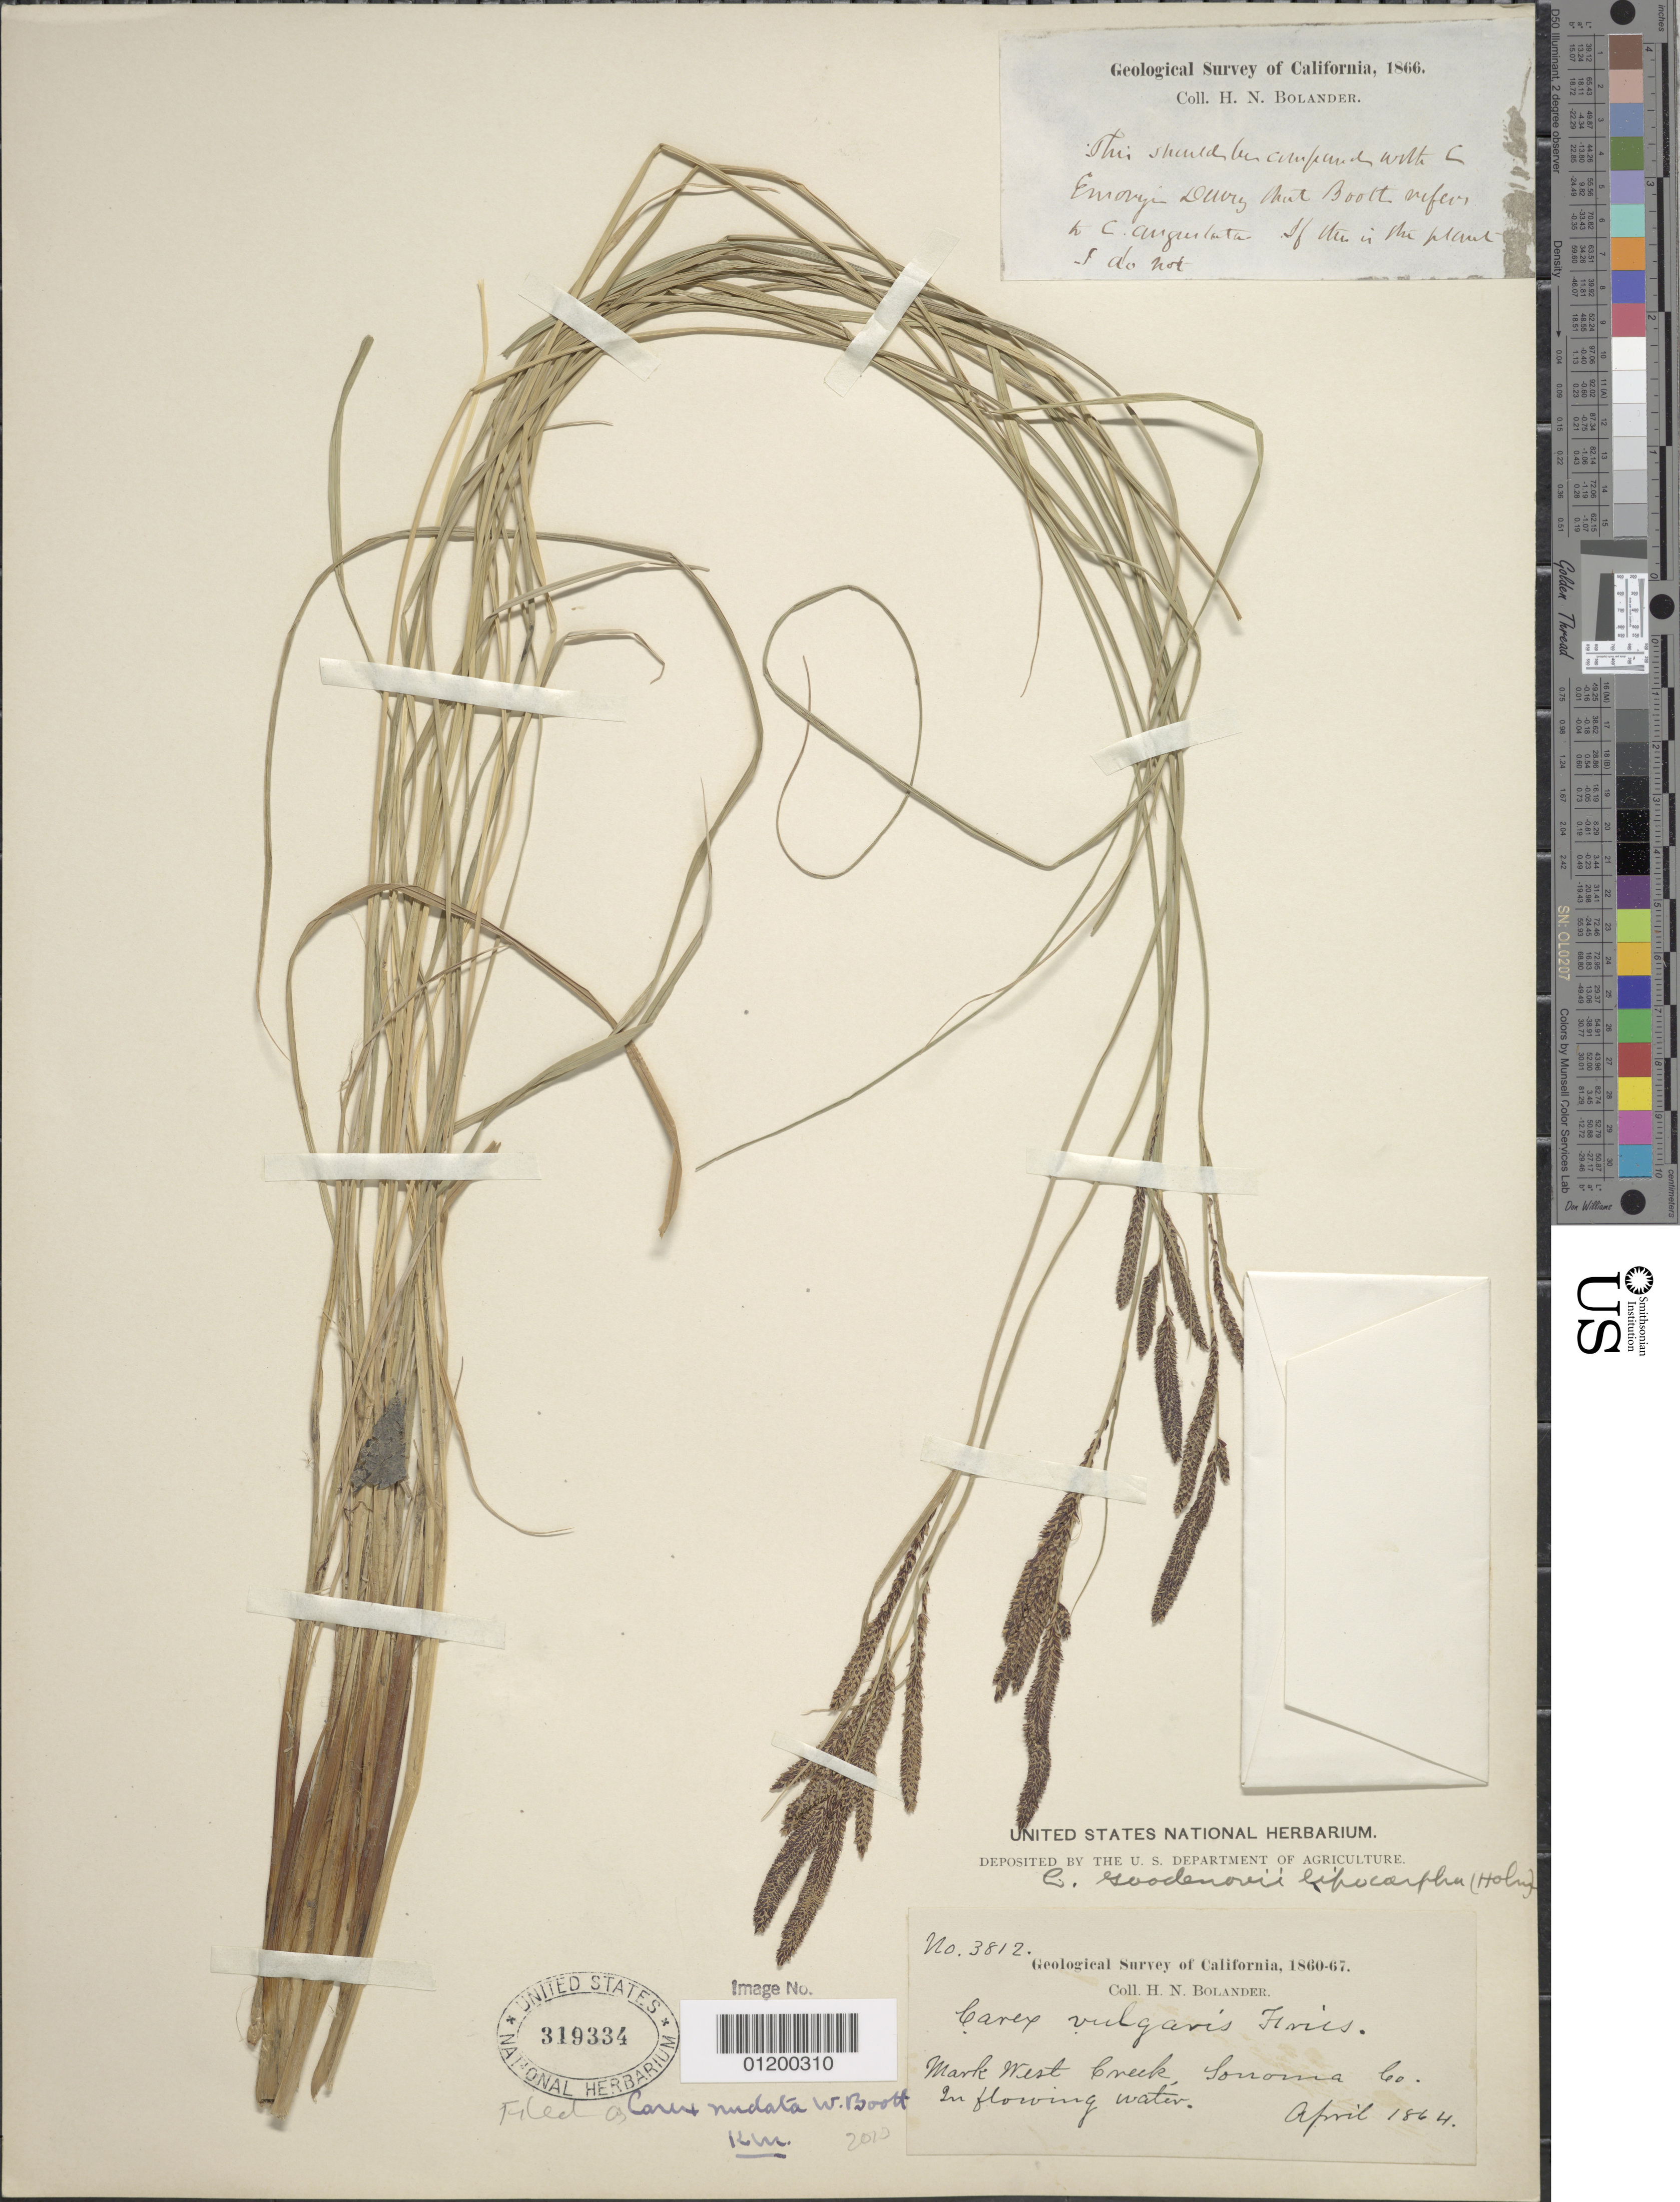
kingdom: Plantae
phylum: Tracheophyta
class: Liliopsida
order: Poales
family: Cyperaceae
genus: Carex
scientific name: Carex nudata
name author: W. Boott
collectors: H. Bolander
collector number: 3812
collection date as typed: Apr 1864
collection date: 1864-04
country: United States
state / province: California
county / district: Sonoma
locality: Mark West Creek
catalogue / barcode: US 319334